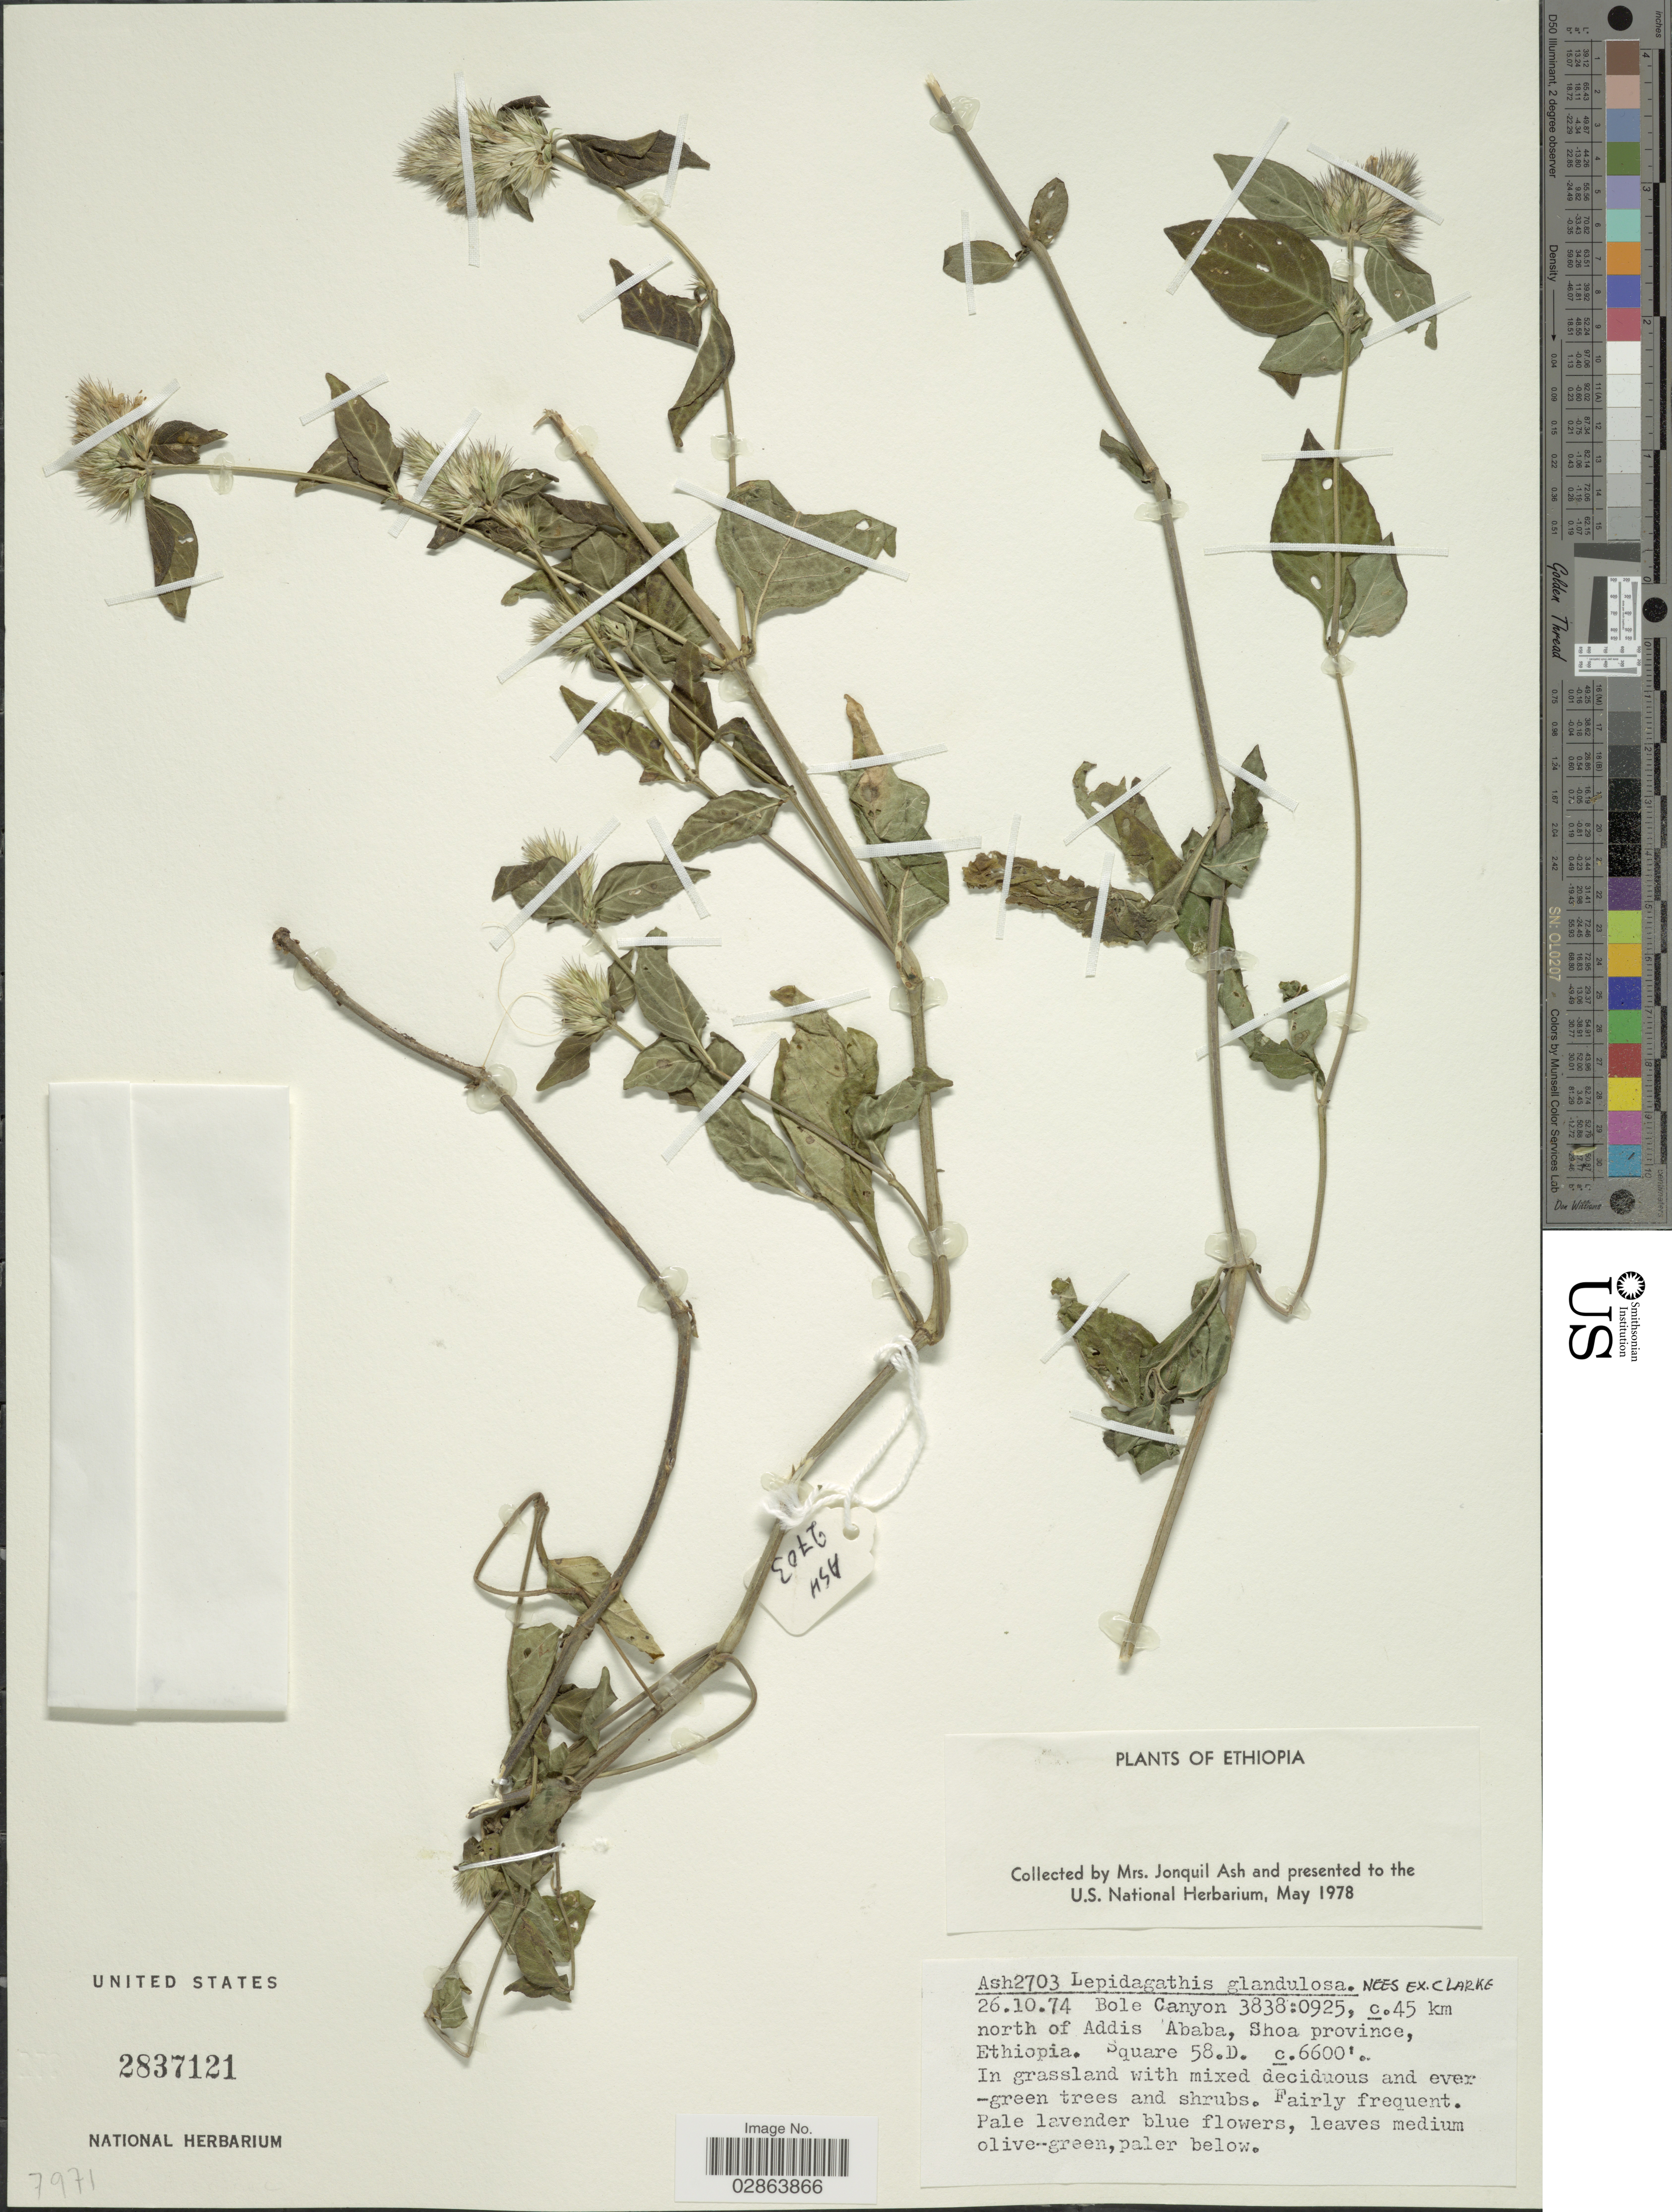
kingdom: Plantae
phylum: Tracheophyta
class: Magnoliopsida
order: Lamiales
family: Acanthaceae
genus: Lepidagathis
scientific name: Lepidagathis glandulosa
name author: A. Rich.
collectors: J. Ash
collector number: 2703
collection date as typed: Transcribed d/m/y: 26/10/74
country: Ethiopia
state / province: Addis Ababa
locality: Bole Canyon 3838:0925, c. 45 km north of Addis Ababa, Shoa province.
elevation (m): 2012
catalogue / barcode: US 2837121